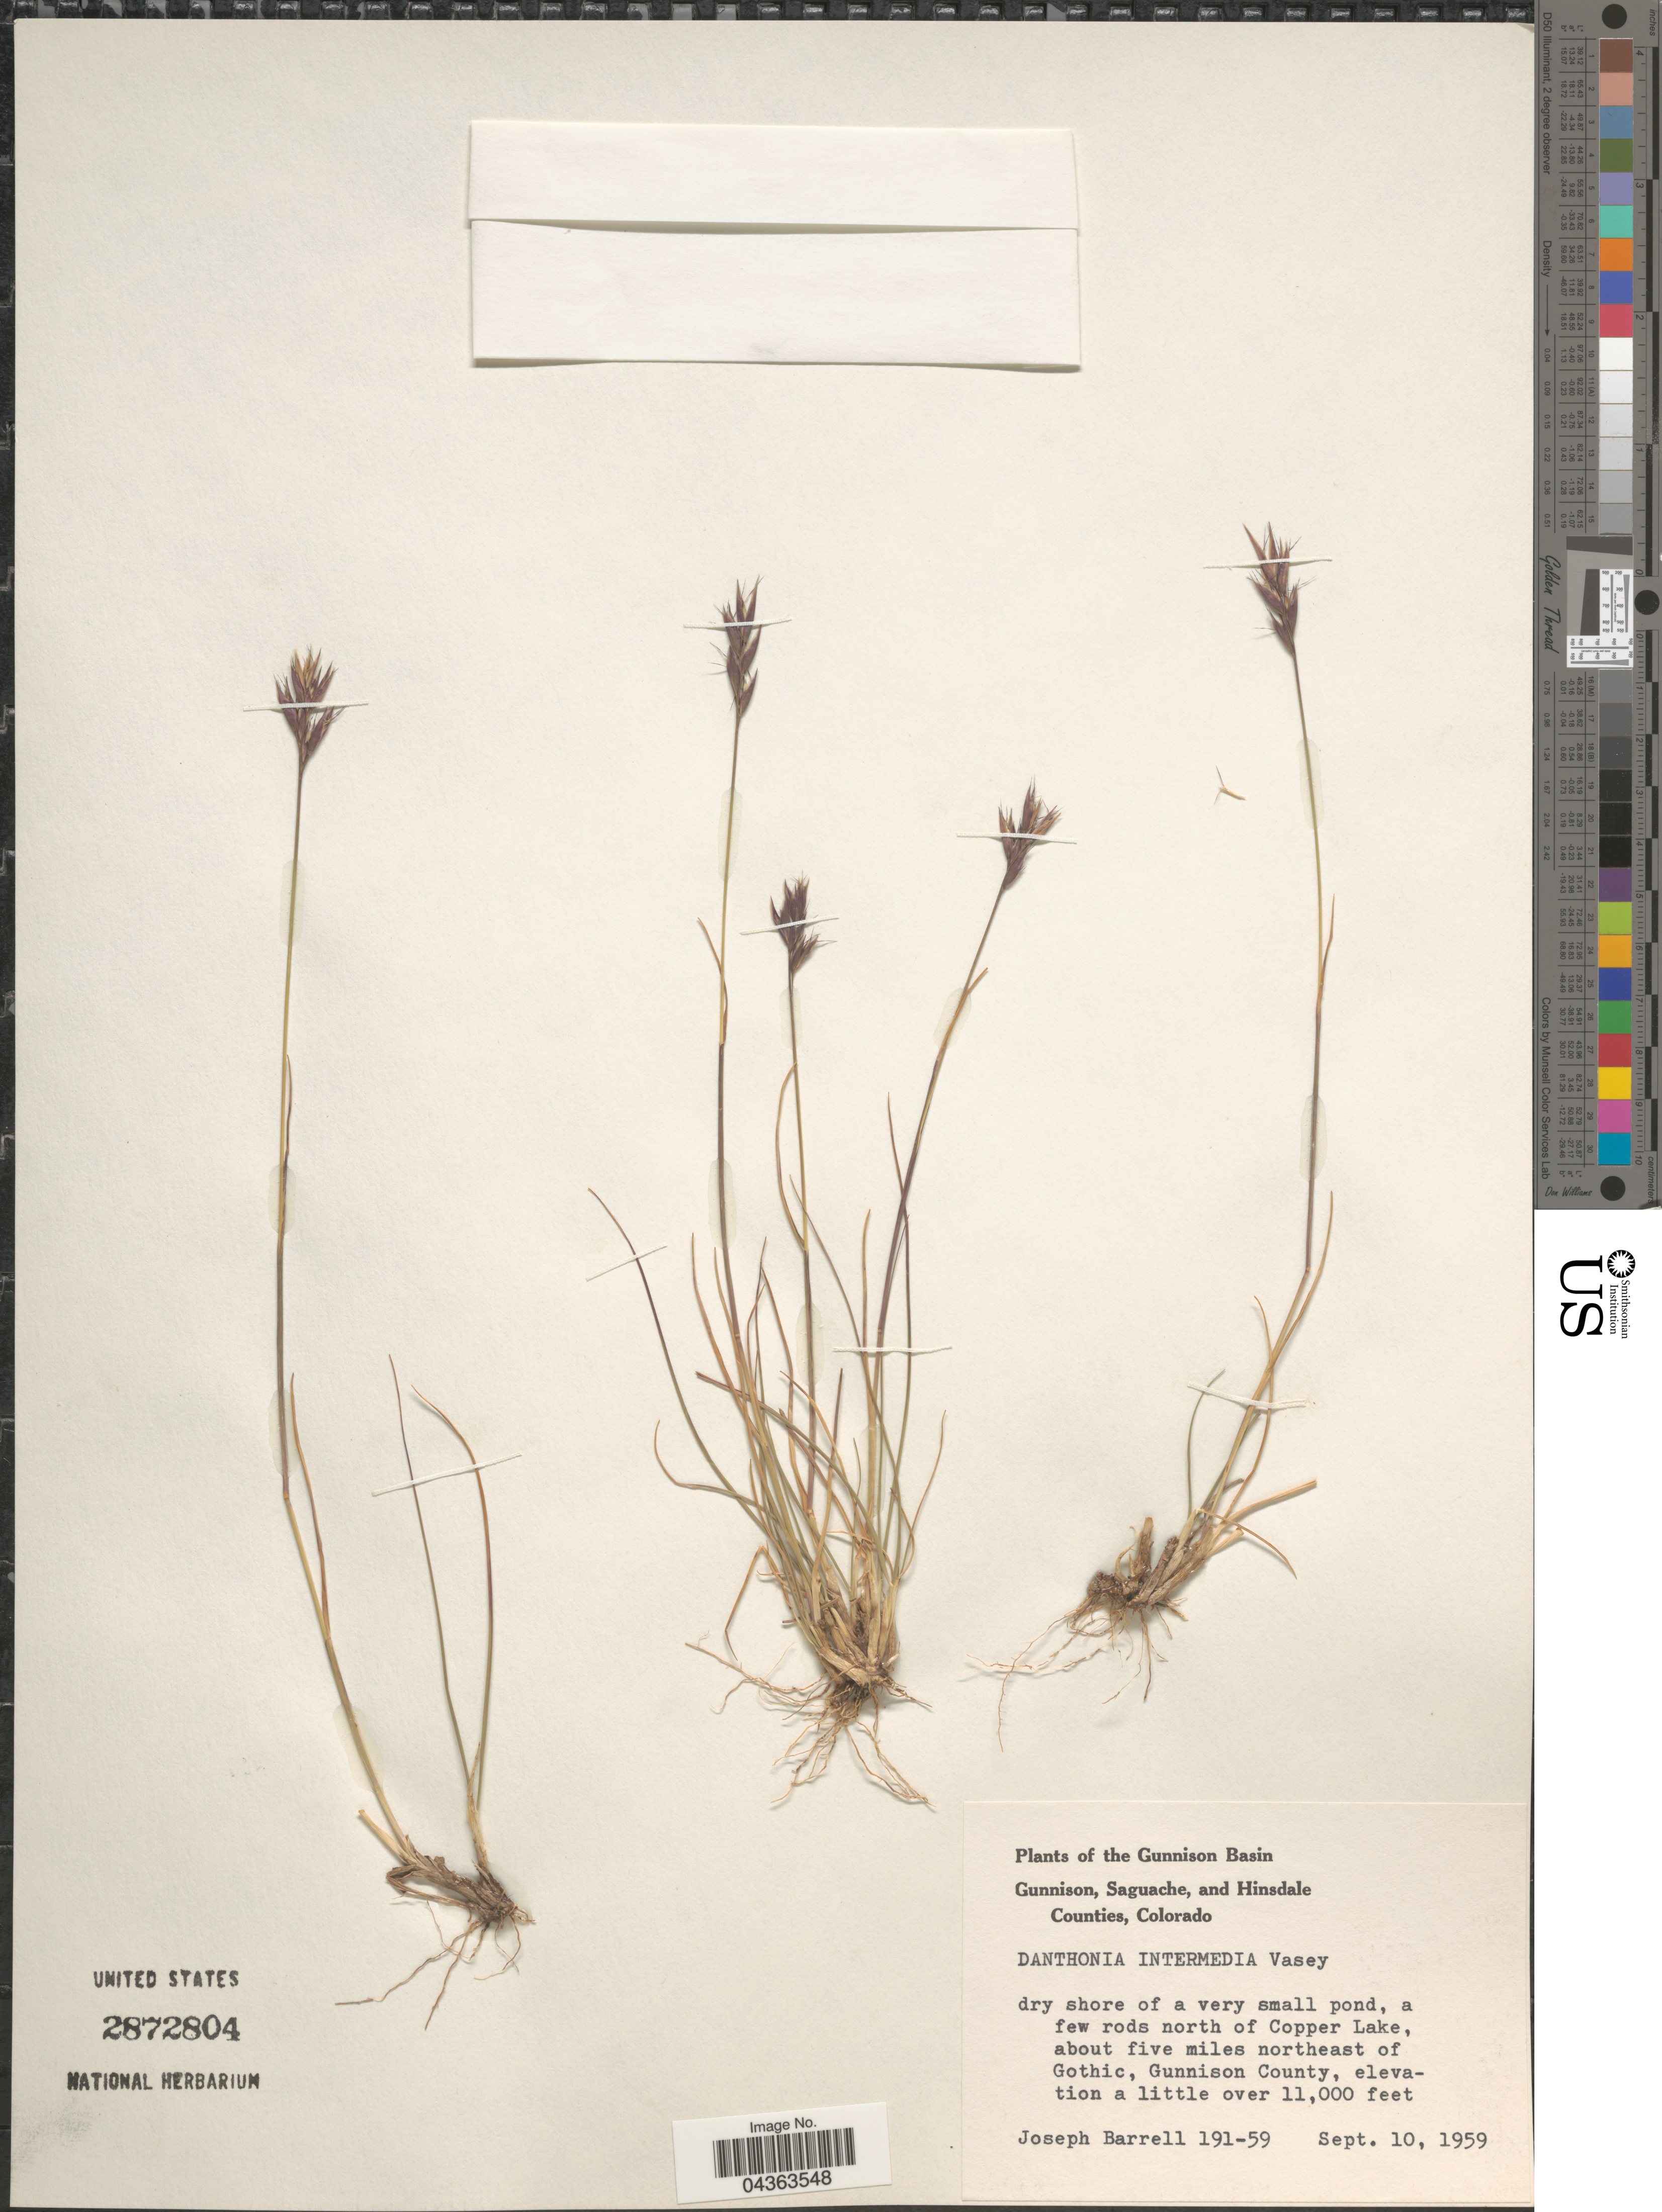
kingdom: Plantae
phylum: Tracheophyta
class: Liliopsida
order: Poales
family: Poaceae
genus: Danthonia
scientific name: Danthonia intermedia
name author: Vasey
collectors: J. Barrell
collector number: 191-59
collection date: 1959-09-10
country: United States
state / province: Colorado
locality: The Gunnison Basin. Dry shore of a very small pond, a few rods north of Copper Lake, about five miles northeast of Gothic, Gunnison County.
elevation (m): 3353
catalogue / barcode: US 2872804